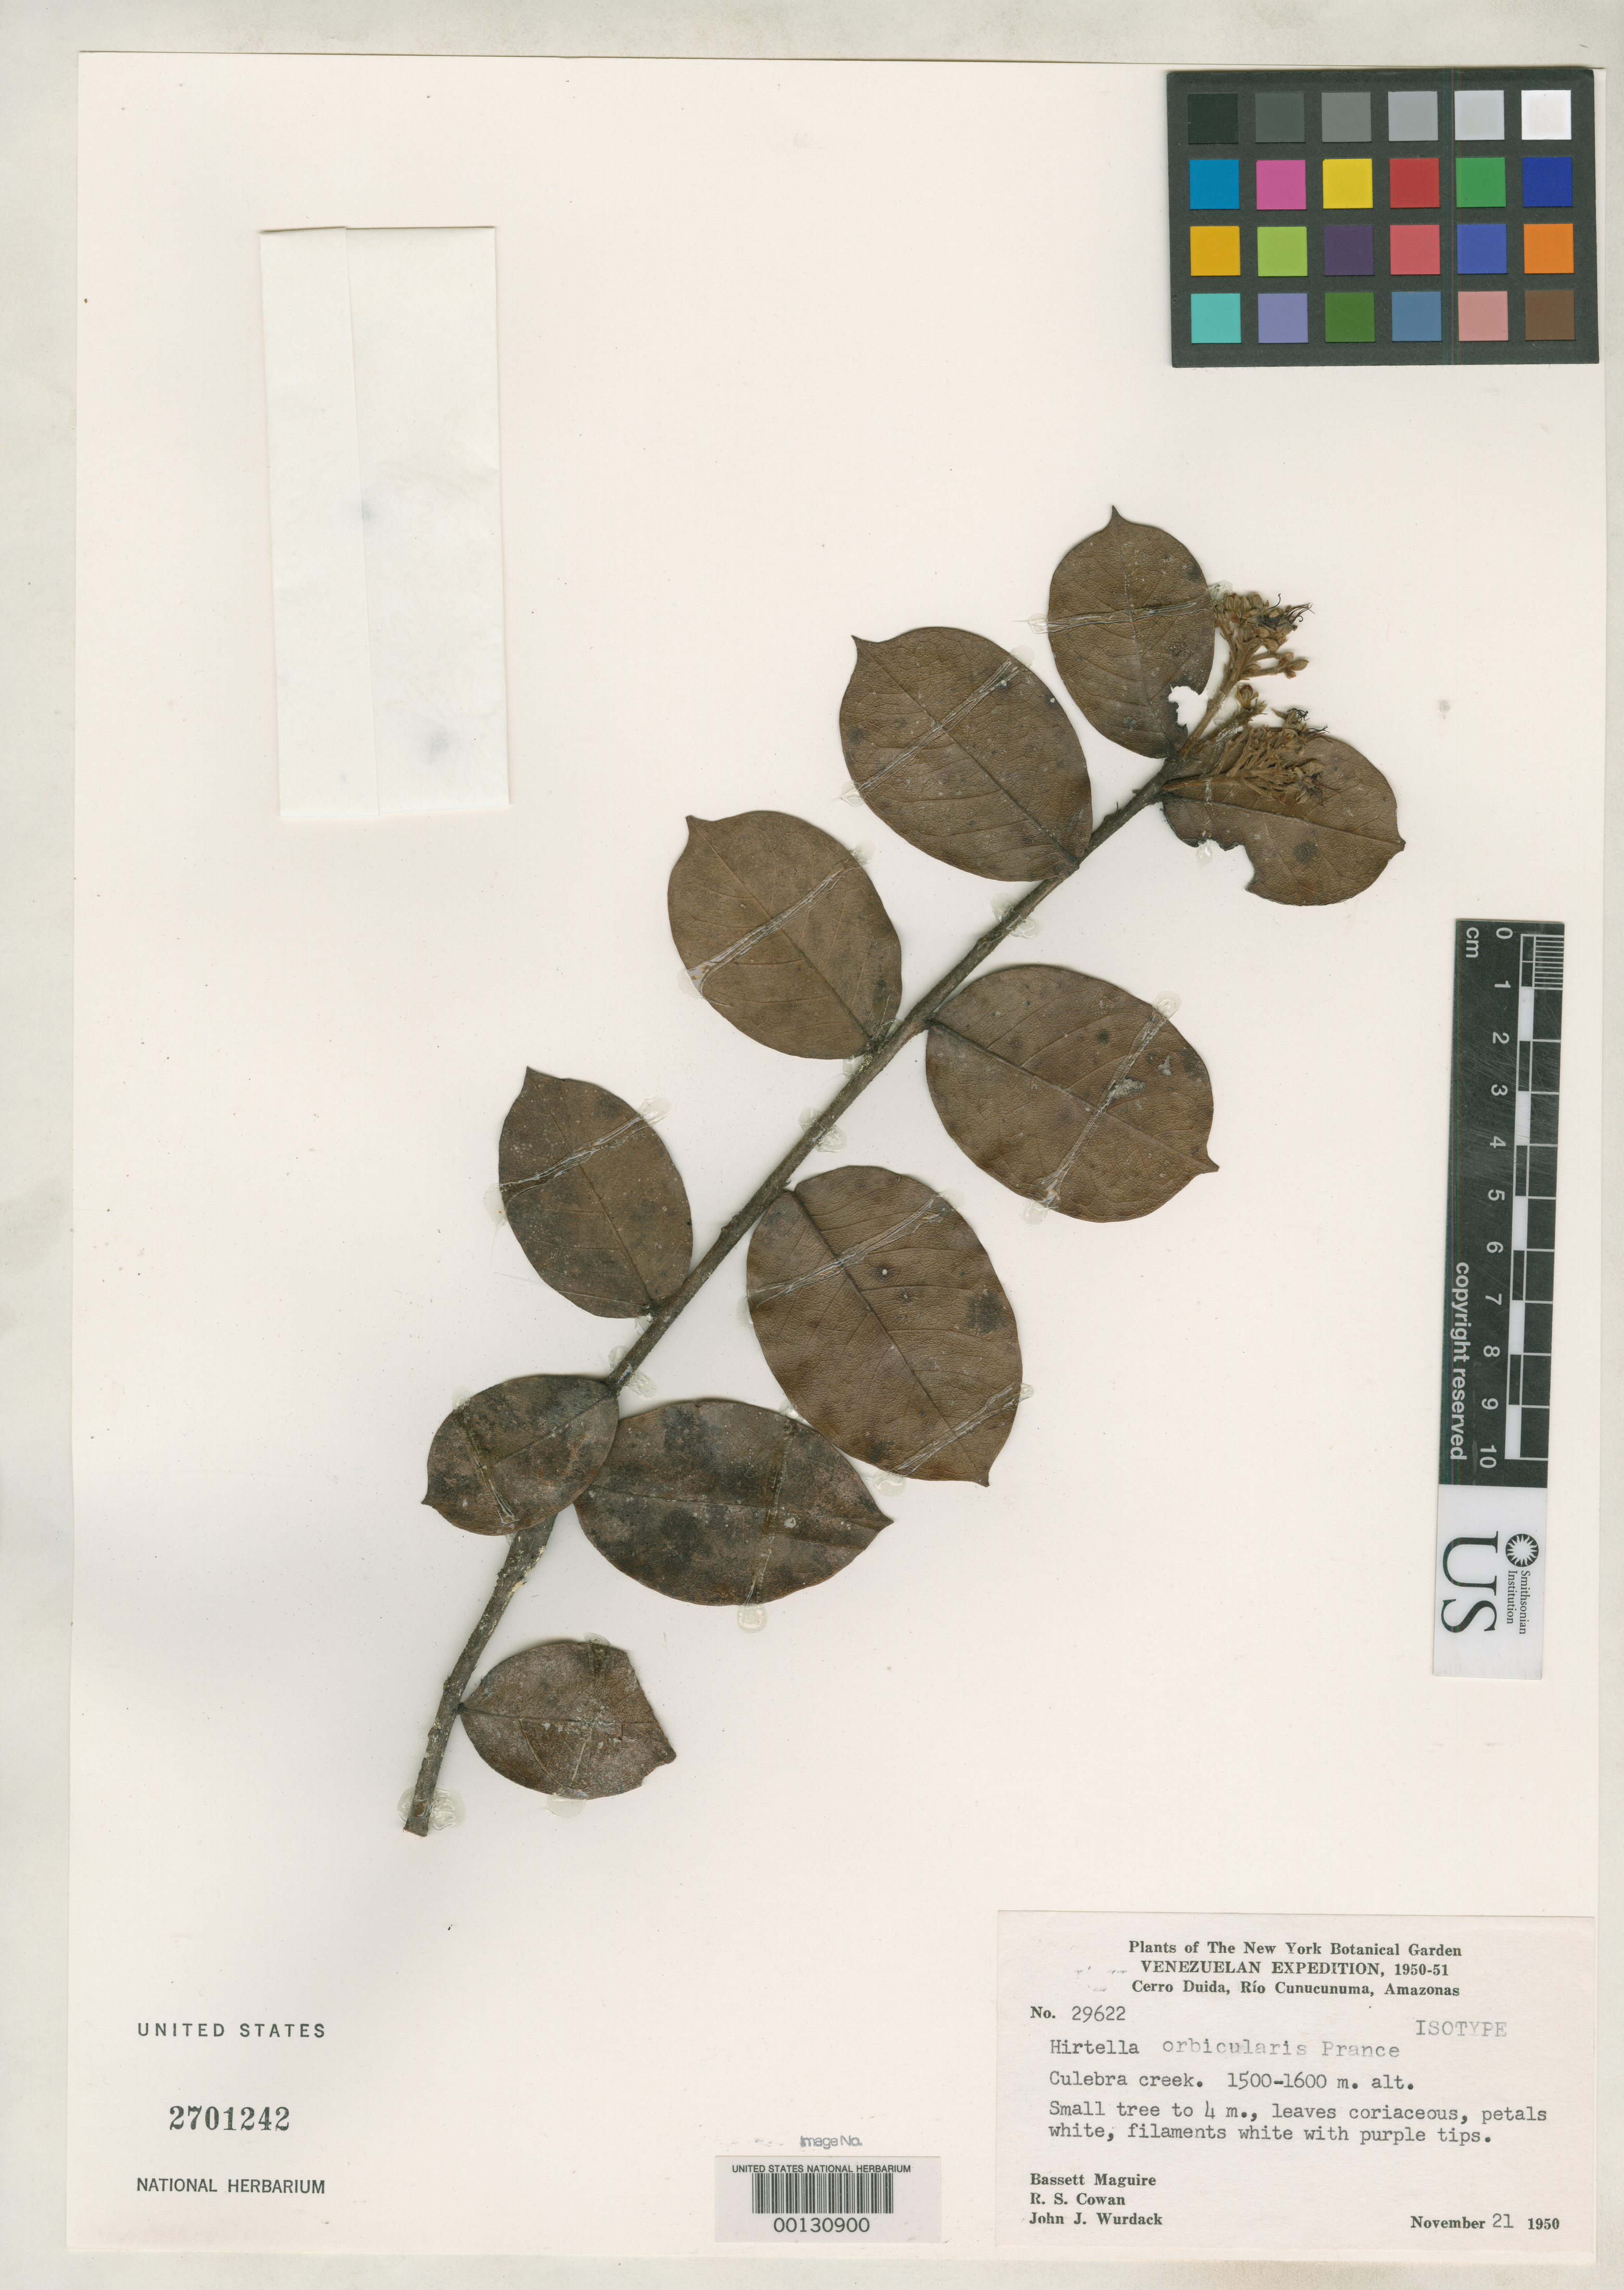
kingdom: Plantae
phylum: Tracheophyta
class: Magnoliopsida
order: Malpighiales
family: Chrysobalanaceae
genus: Hirtella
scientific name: Hirtella orbicularis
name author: Prance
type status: Isotype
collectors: B. Maguire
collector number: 29622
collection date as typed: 21 Nov 1950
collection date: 1950-11-21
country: Venezuela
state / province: Amazonas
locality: Rio Cunucunuma, Cerro Duida, Culebra Creek.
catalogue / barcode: US 2701242